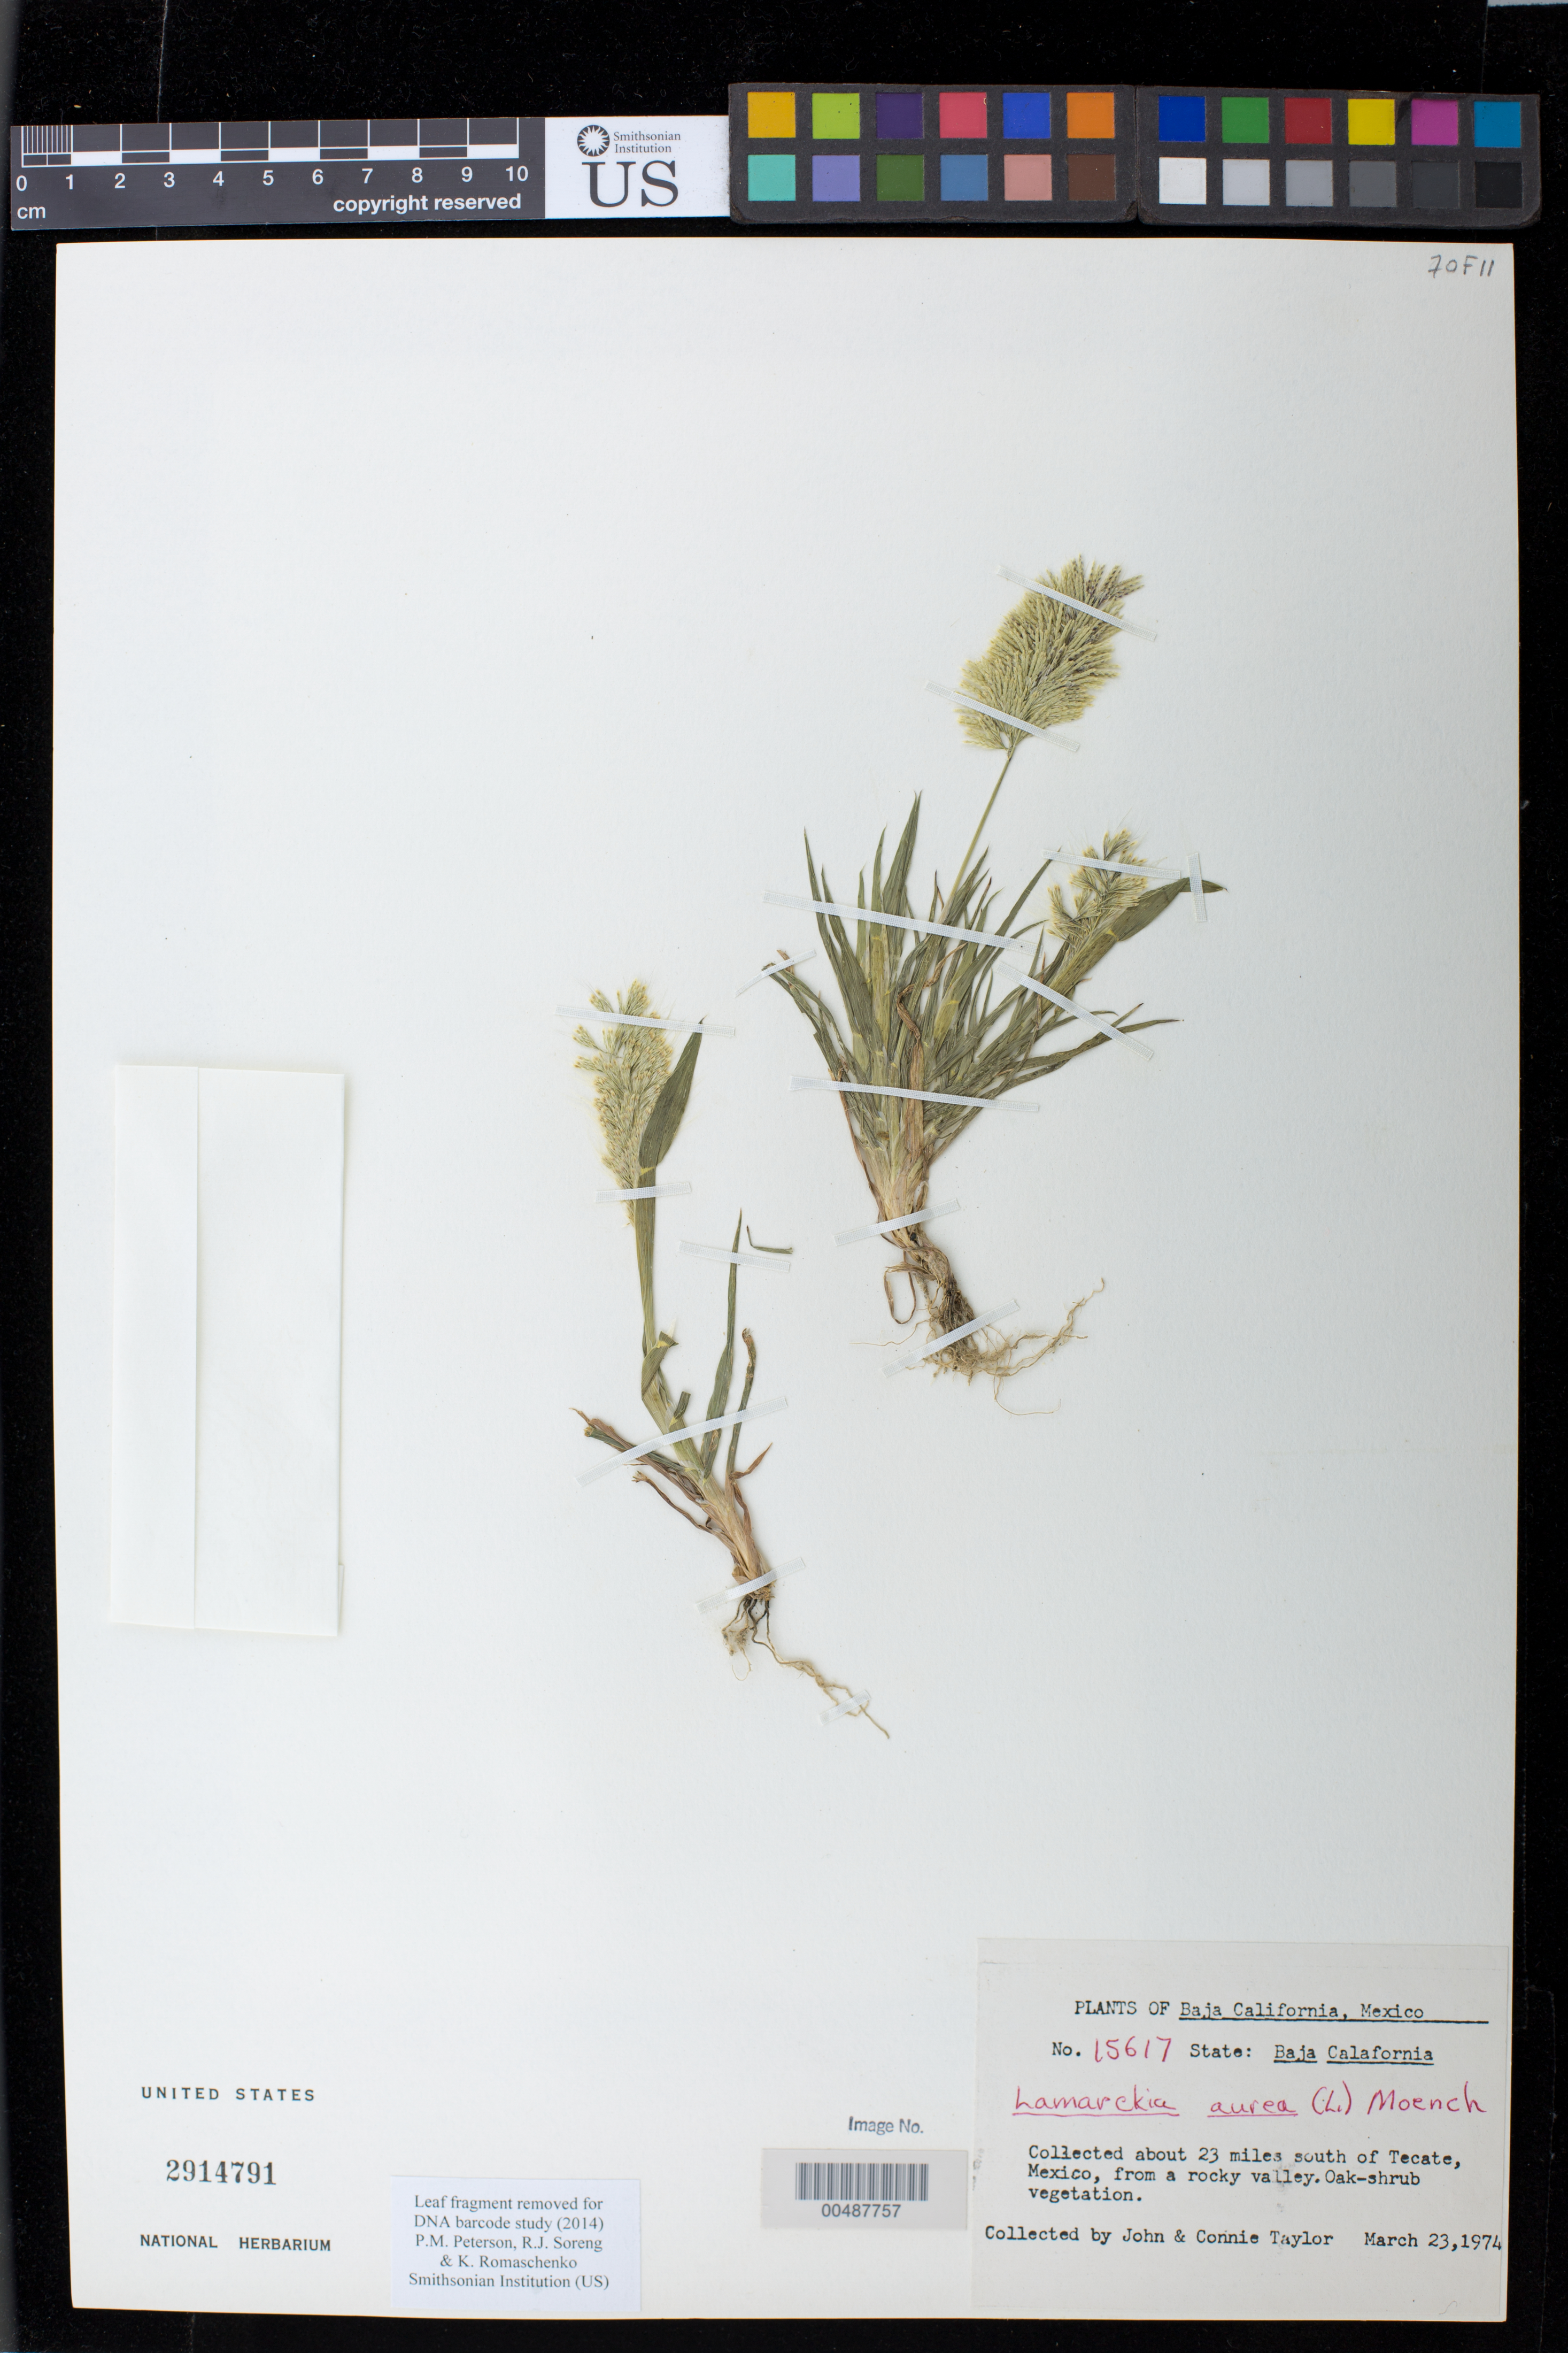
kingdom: Plantae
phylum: Tracheophyta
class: Liliopsida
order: Poales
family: Poaceae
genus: Lamarckia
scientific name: Lamarckia aurea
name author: (L.) Moench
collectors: J. Taylor & C. Taylor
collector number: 15617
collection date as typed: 23 Mar 1974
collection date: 1974-03-23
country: Mexico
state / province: Baja California Norte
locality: About 23 mi S of Tecate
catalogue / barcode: US 2914791